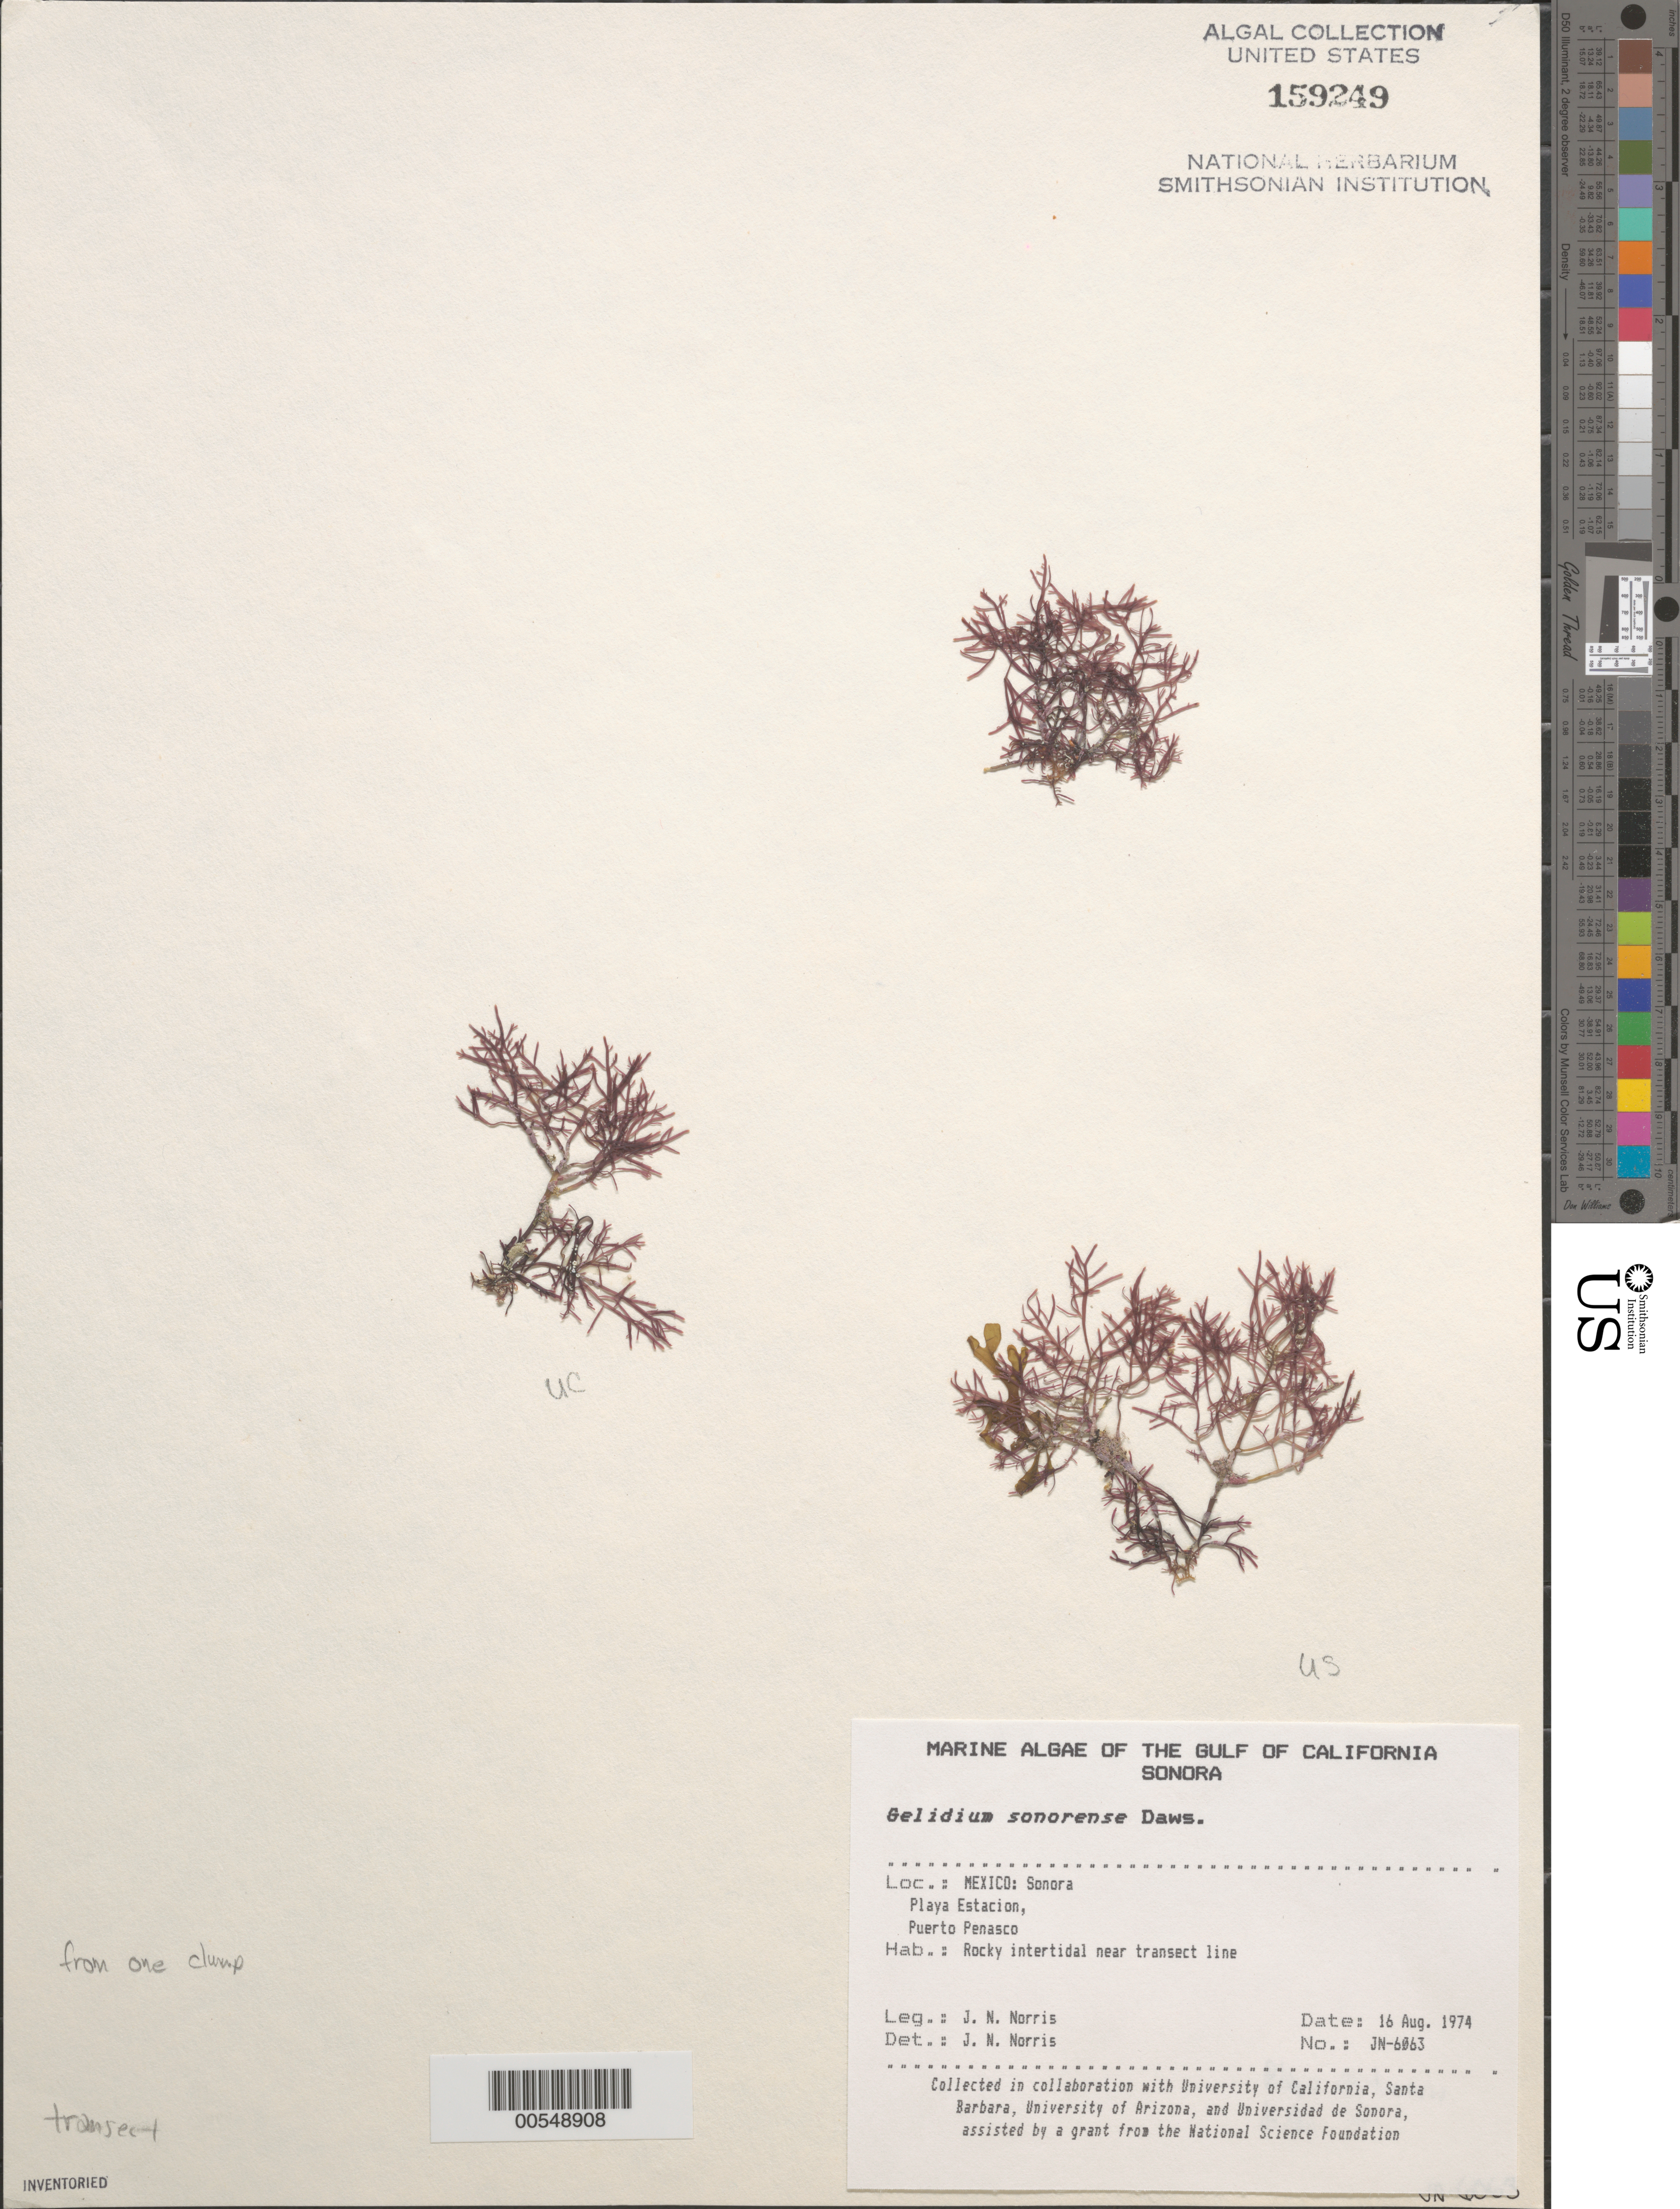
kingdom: Plantae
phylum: Rhodophyta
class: Florideophyceae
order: Gelidiales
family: Pterocladiaceae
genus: Pterocladia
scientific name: Pterocladia sonorense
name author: (E.Y. Dawson) J.G.Stewart & J.N. Norris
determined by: Algae name updating Project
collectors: J. N. Norris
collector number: JN-6063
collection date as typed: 16 Aug 1974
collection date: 1974-08-16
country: Mexico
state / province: Sonora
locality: Playa Estacion, Puerto Penasco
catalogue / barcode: US 159249